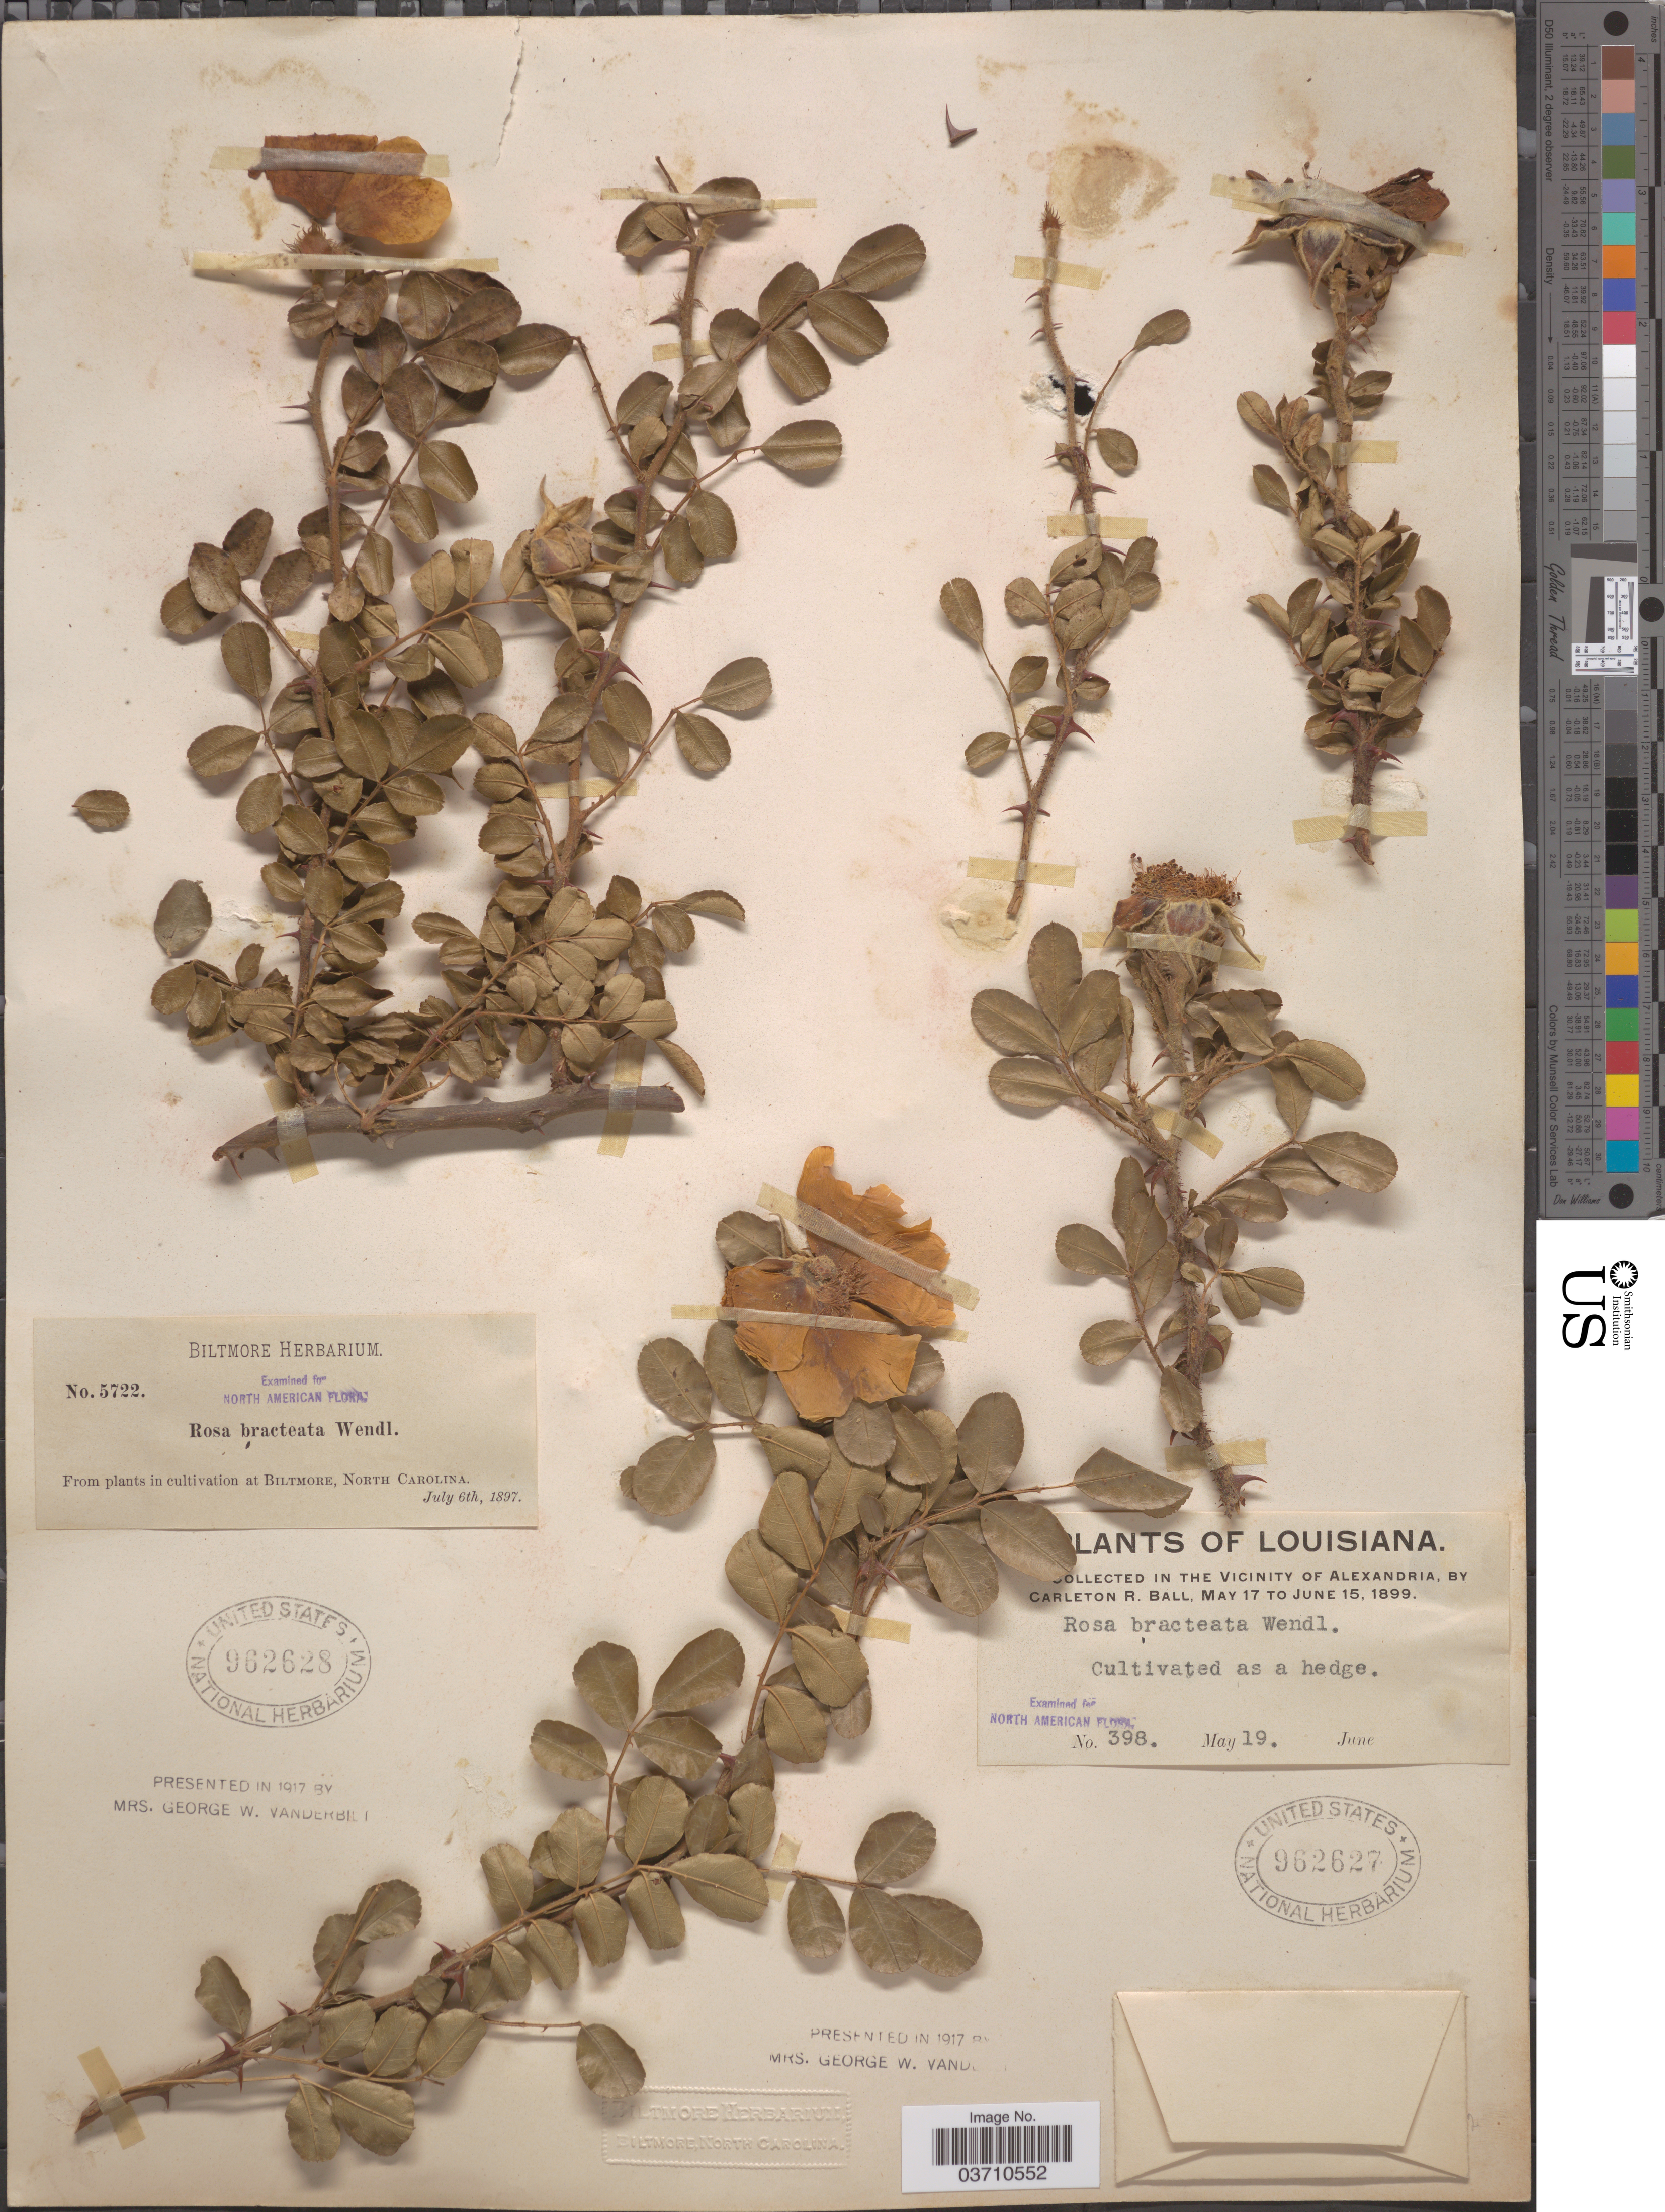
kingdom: Plantae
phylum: Tracheophyta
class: Magnoliopsida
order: Rosales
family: Rosaceae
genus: Rosa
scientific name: Rosa bracteata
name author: J.C. Wendl.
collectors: ex herb. Biltmore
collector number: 5722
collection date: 1897-07-06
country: United States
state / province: North Carolina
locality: Biltmore.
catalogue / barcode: US 962628